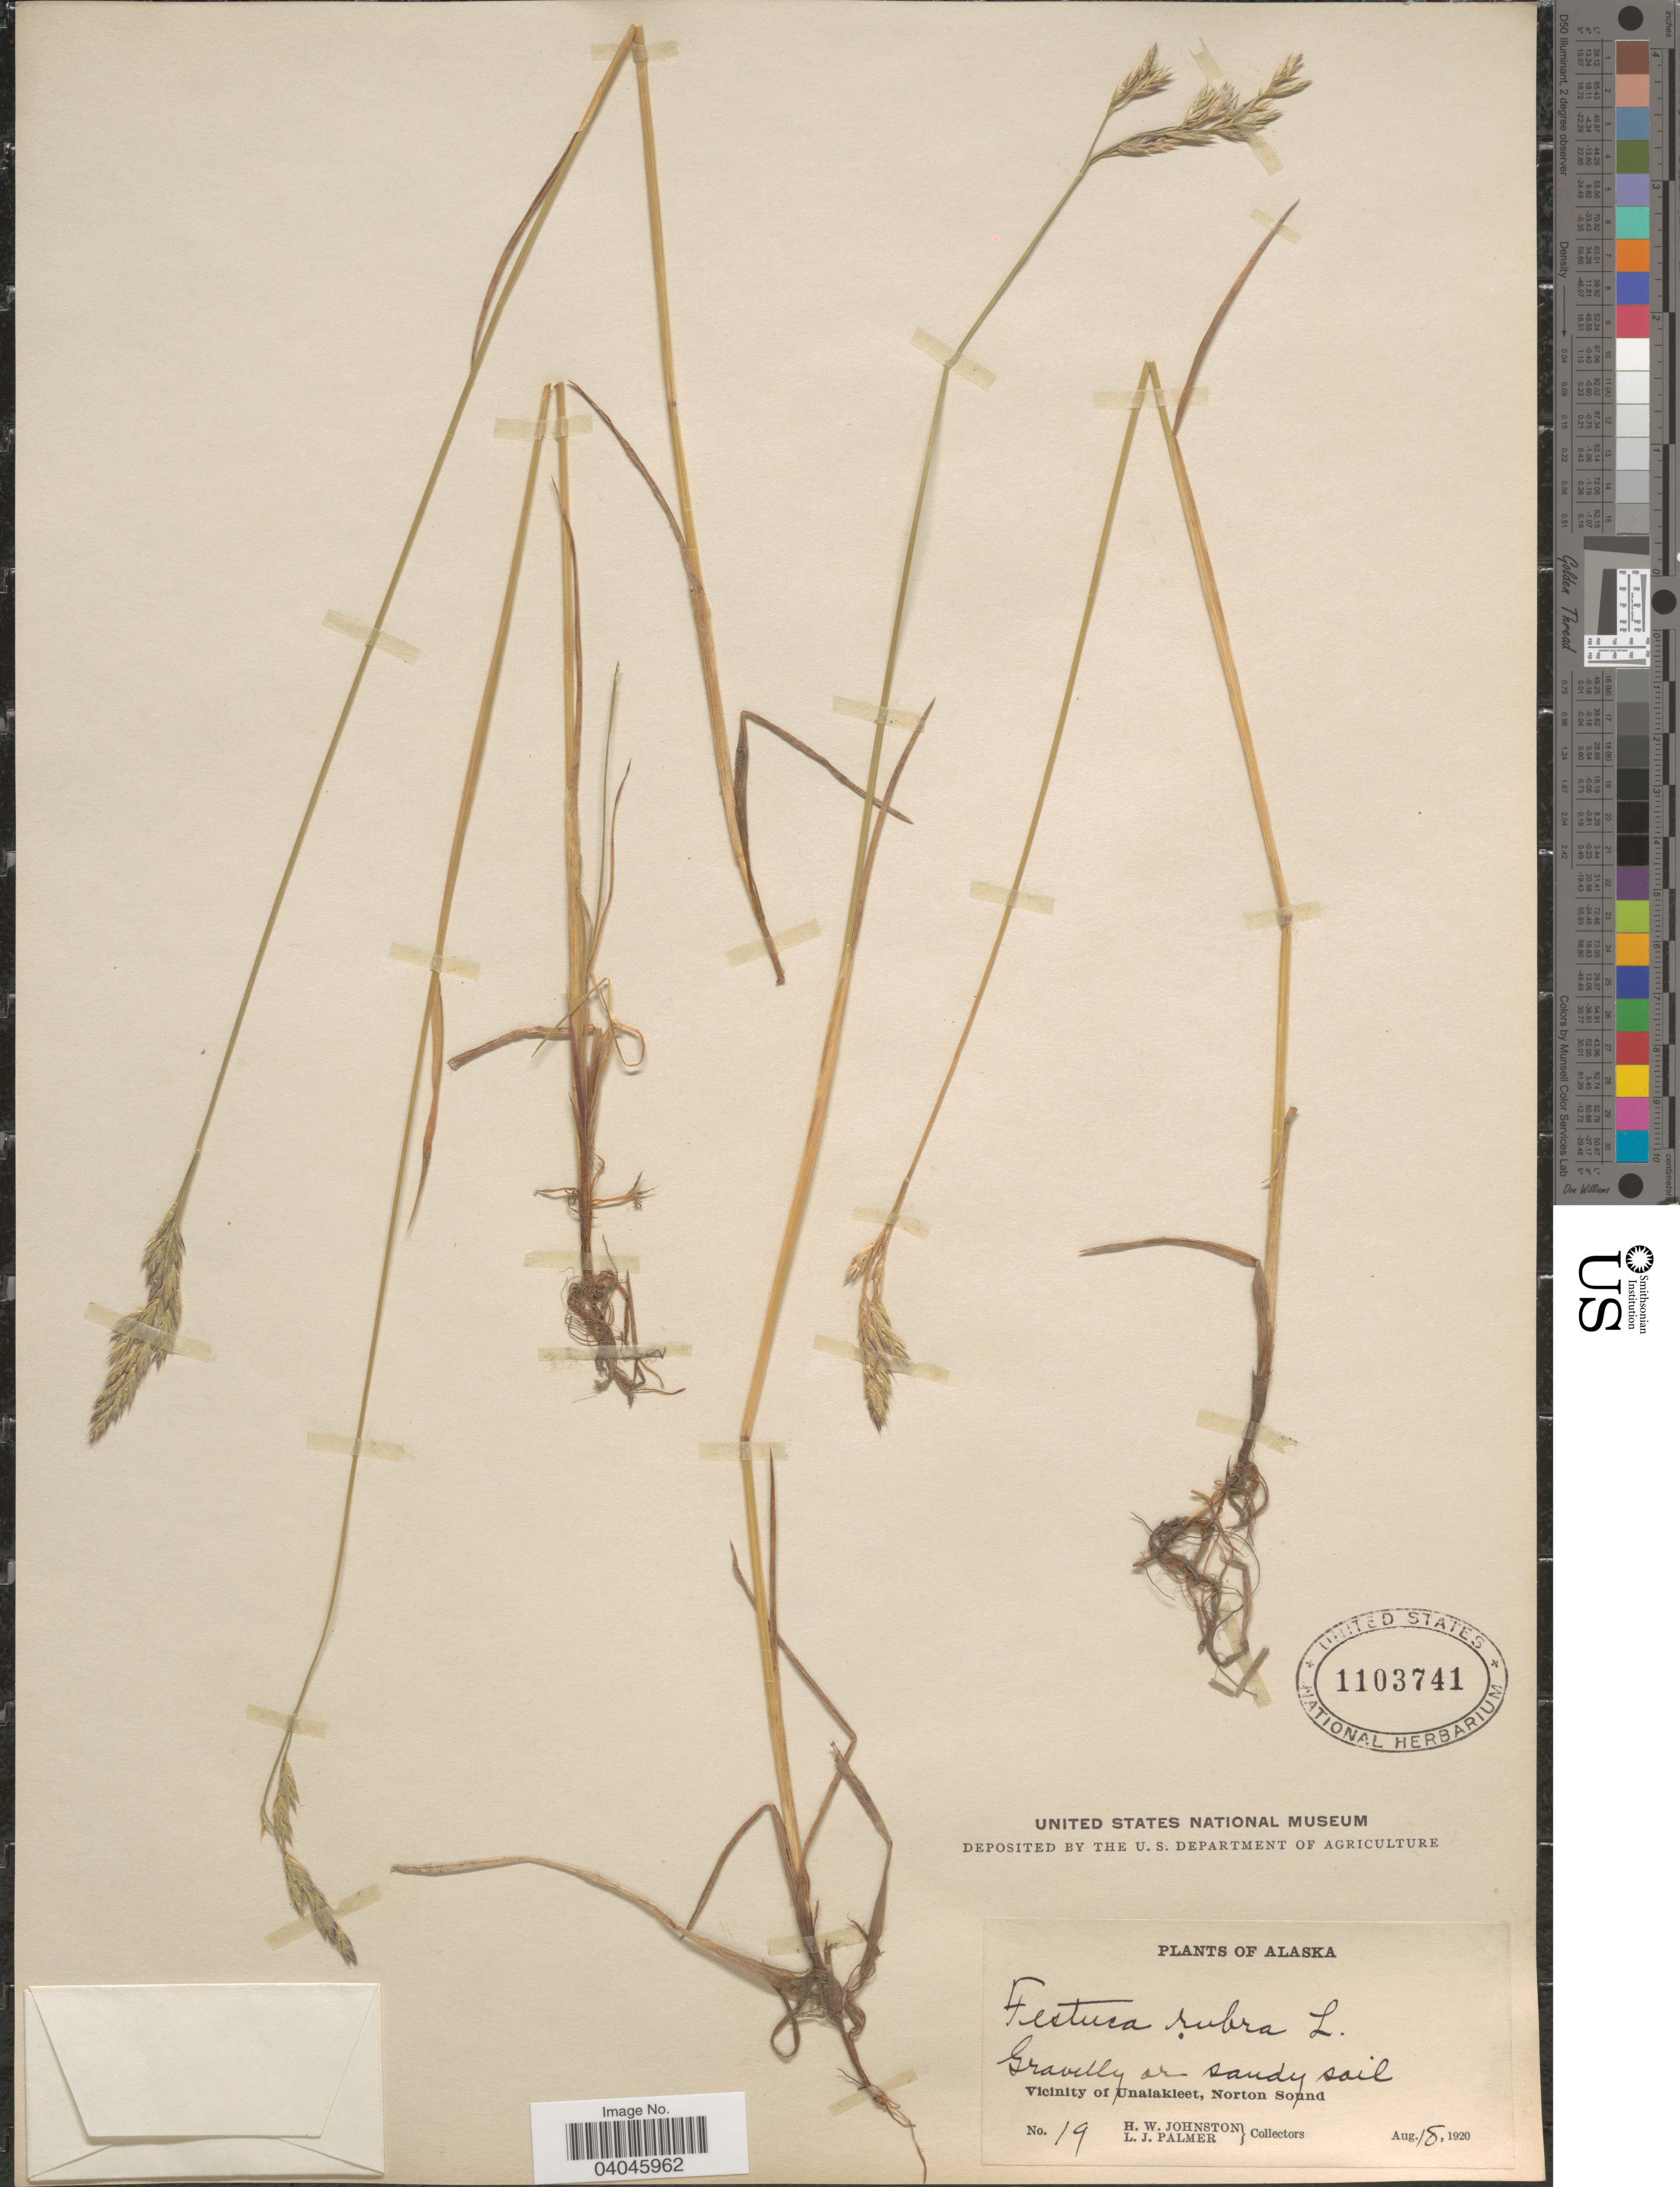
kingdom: Plantae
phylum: Tracheophyta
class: Liliopsida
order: Poales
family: Poaceae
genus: Festuca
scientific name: Festuca rubra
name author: L.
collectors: H. W. Johnston & L. J. Palmer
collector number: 19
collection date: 1920-08-18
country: United States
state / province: Alaska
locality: Vicinity of Unalakleet, Norton Sound.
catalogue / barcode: US 1103741